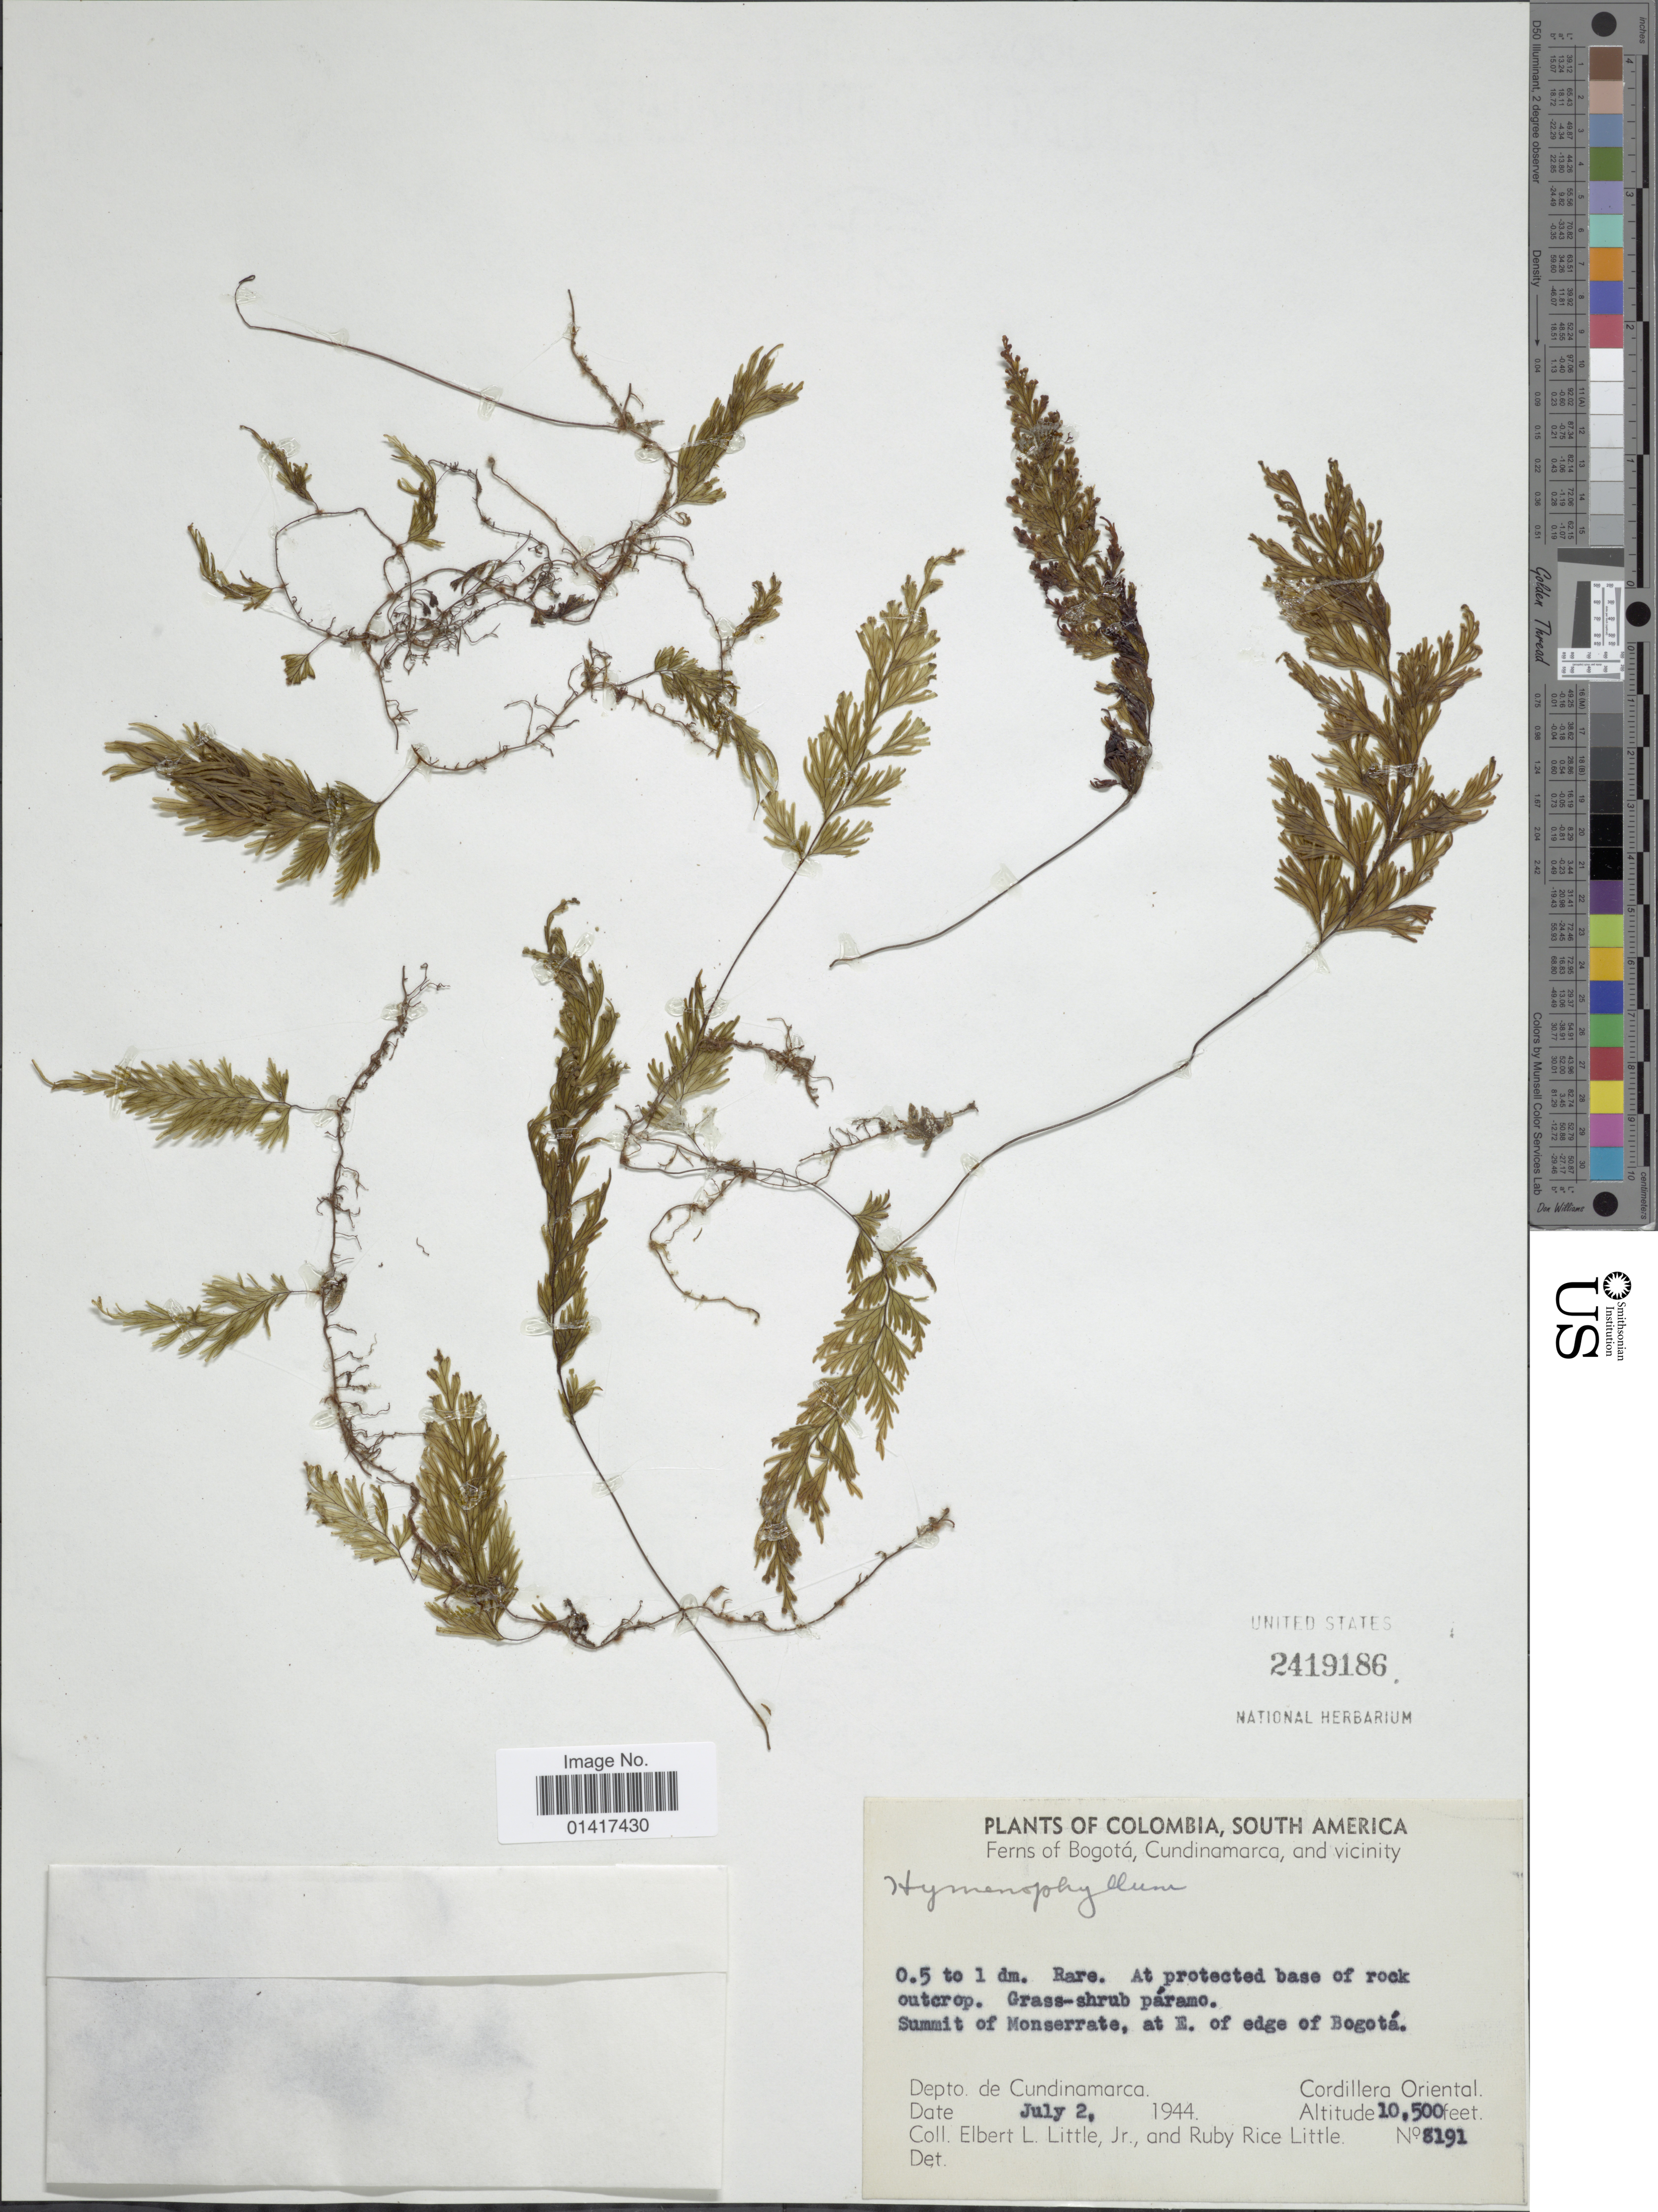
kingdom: Plantae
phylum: Tracheophyta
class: Polypodiopsida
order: Hymenophyllales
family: Hymenophyllaceae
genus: Hymenophyllum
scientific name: Hymenophyllum sp.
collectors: E. L. Little & R. R. Little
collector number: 8191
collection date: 1944-07-02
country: Colombia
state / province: Cundinamarca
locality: Bogota, Cundinamarca, and vicinity. Cordillera Oriental. Summit of Monserrate, at E. of edge of Bogota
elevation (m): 3200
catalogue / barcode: US 2419186